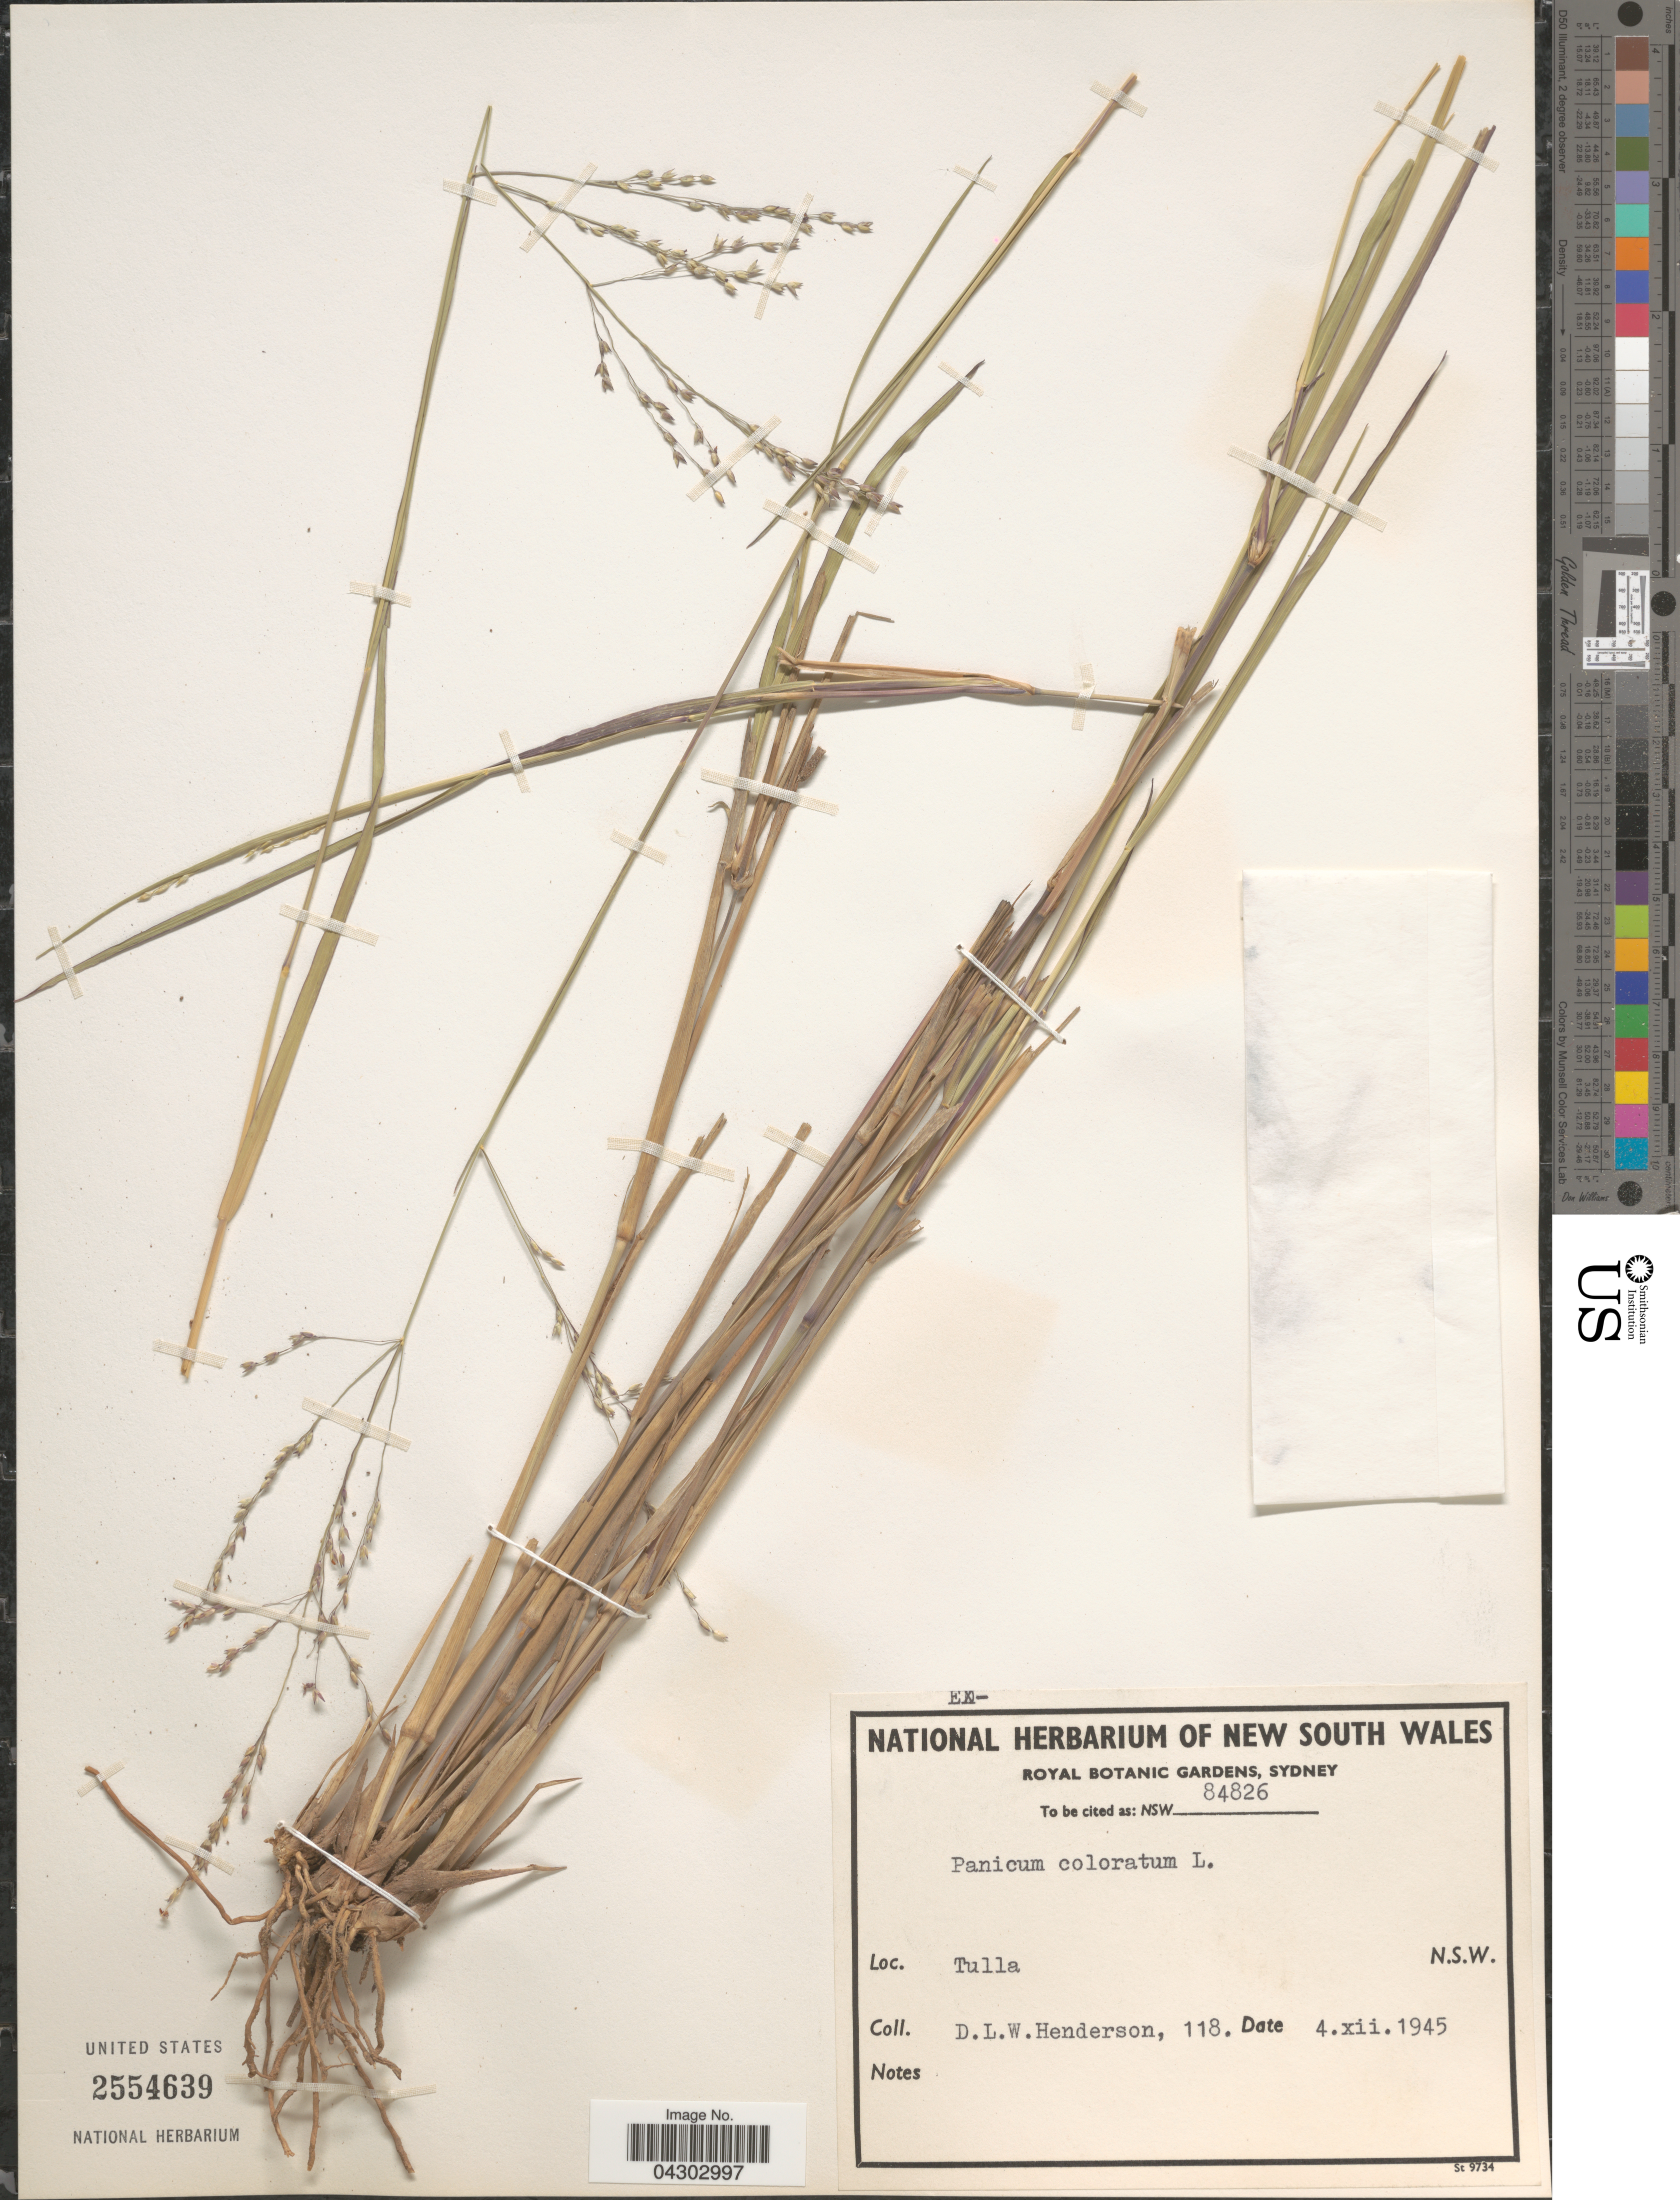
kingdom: Plantae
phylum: Tracheophyta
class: Liliopsida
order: Poales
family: Poaceae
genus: Panicum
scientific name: Panicum coloratum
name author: L.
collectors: D. Henderson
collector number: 118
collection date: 1945-12-04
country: Australia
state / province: New South Wales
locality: Tulla.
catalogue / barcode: US 2554639